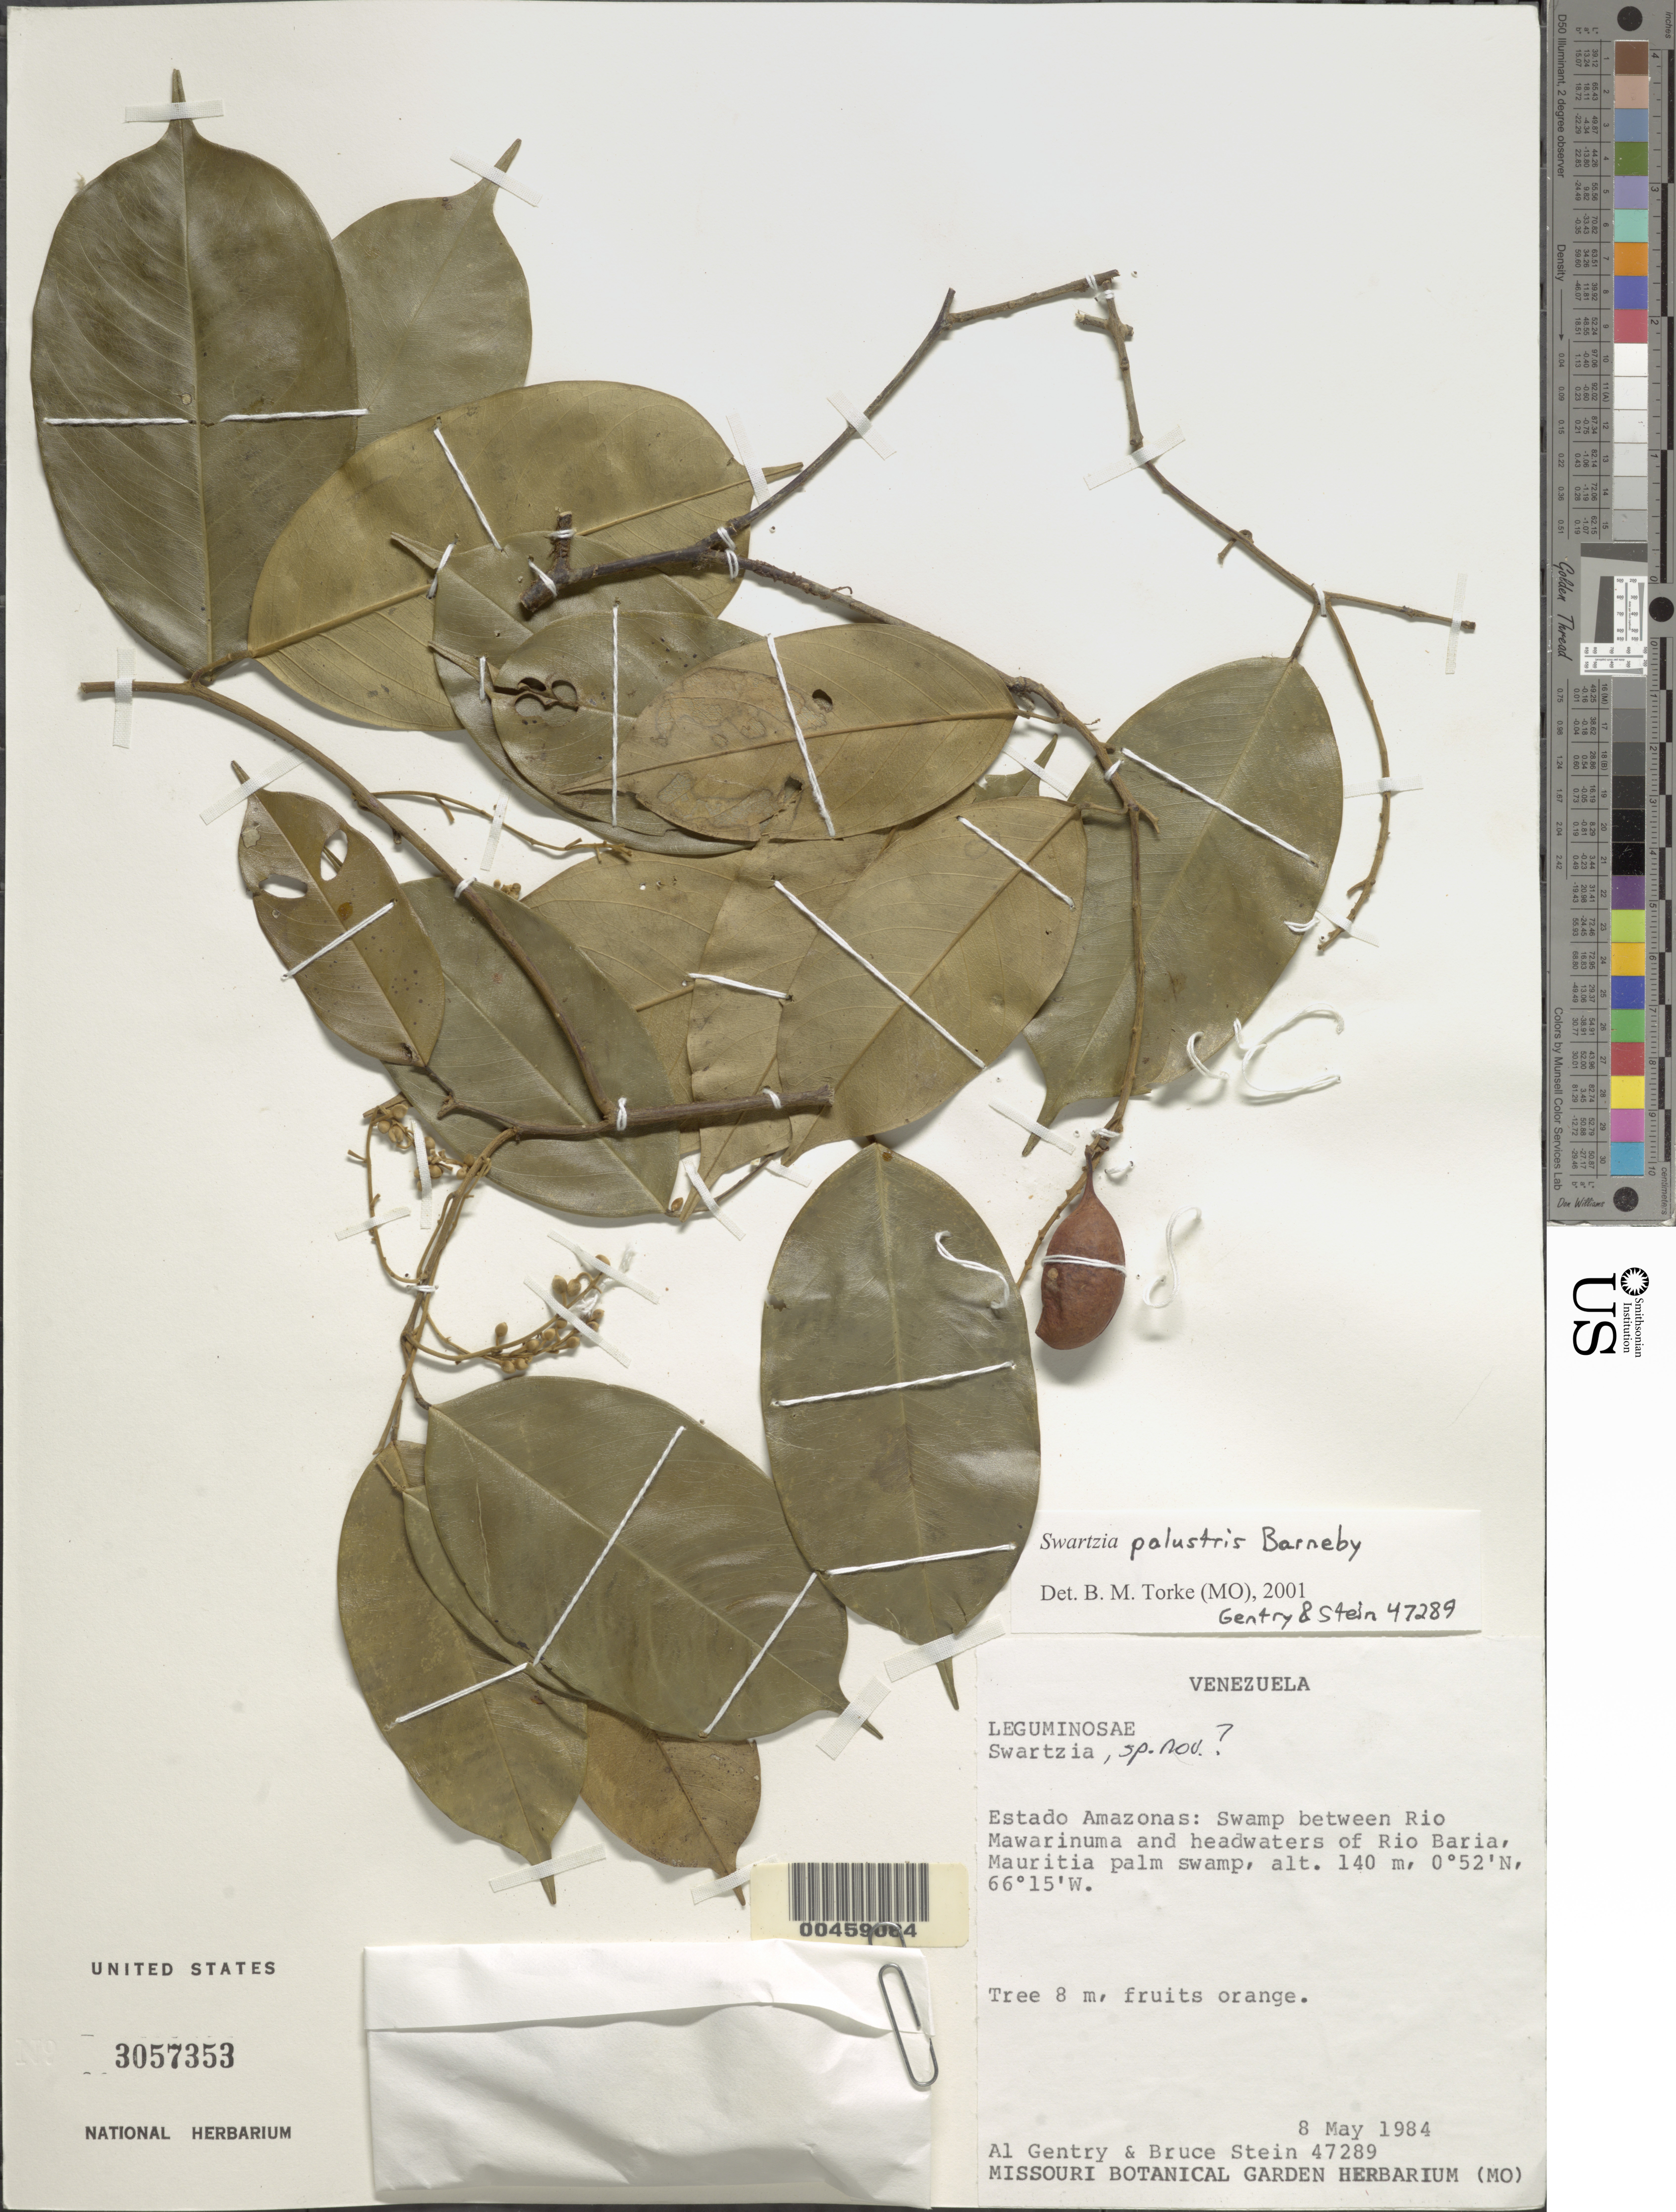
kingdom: Plantae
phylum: Tracheophyta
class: Magnoliopsida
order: Fabales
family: Fabaceae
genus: Swartzia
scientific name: Swartzia palustris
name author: Barneby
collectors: A. H. Gentry & B. A. Stein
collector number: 47289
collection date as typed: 08 May 1984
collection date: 1984-05-08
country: Venezuela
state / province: Amazonas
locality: Swamp between rio mawarinuma and headwaters of rio baria; mauritia palm swamp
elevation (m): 140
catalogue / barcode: US 3057353